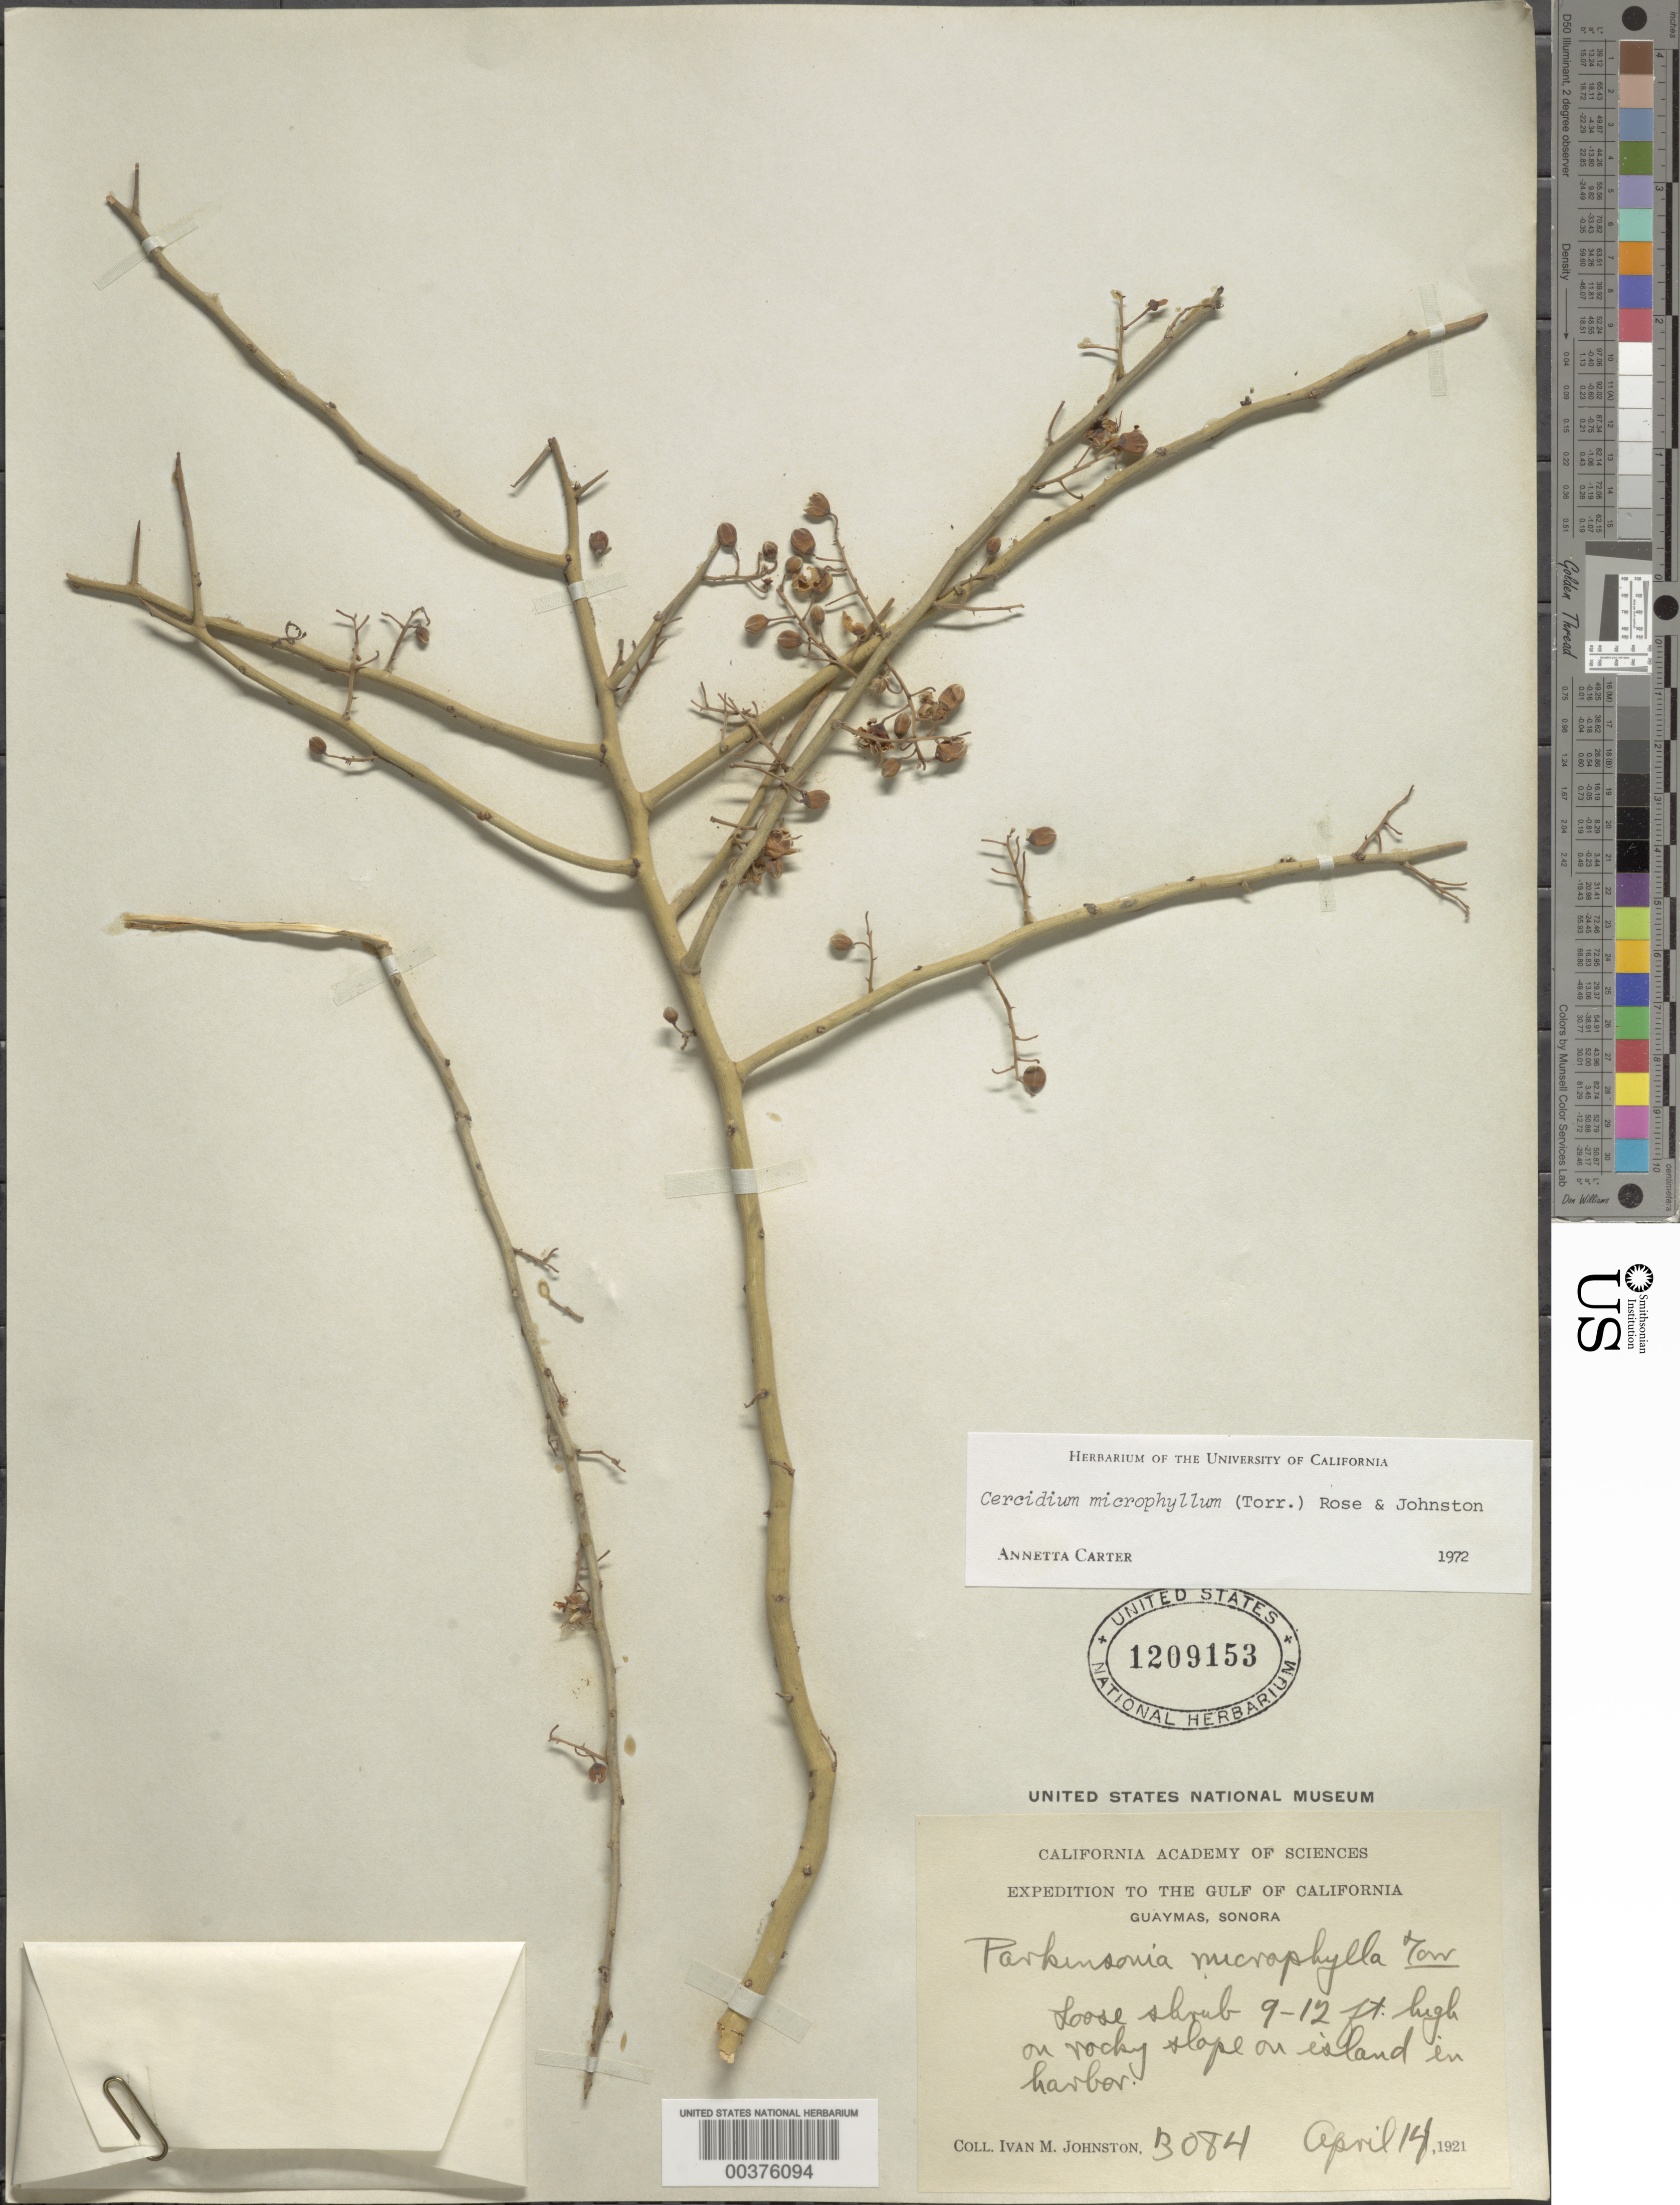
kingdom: Plantae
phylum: Tracheophyta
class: Magnoliopsida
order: Fabales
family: Fabaceae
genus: Parkinsonia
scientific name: Parkinsonia microphylla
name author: Torr.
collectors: I.M. Johnston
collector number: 3084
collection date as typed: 14 Apr 1921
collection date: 1921-04-14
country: Mexico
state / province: Sonora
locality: On island in harbor, Guaymas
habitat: Rocky slope on island in harbor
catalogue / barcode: US 1209153